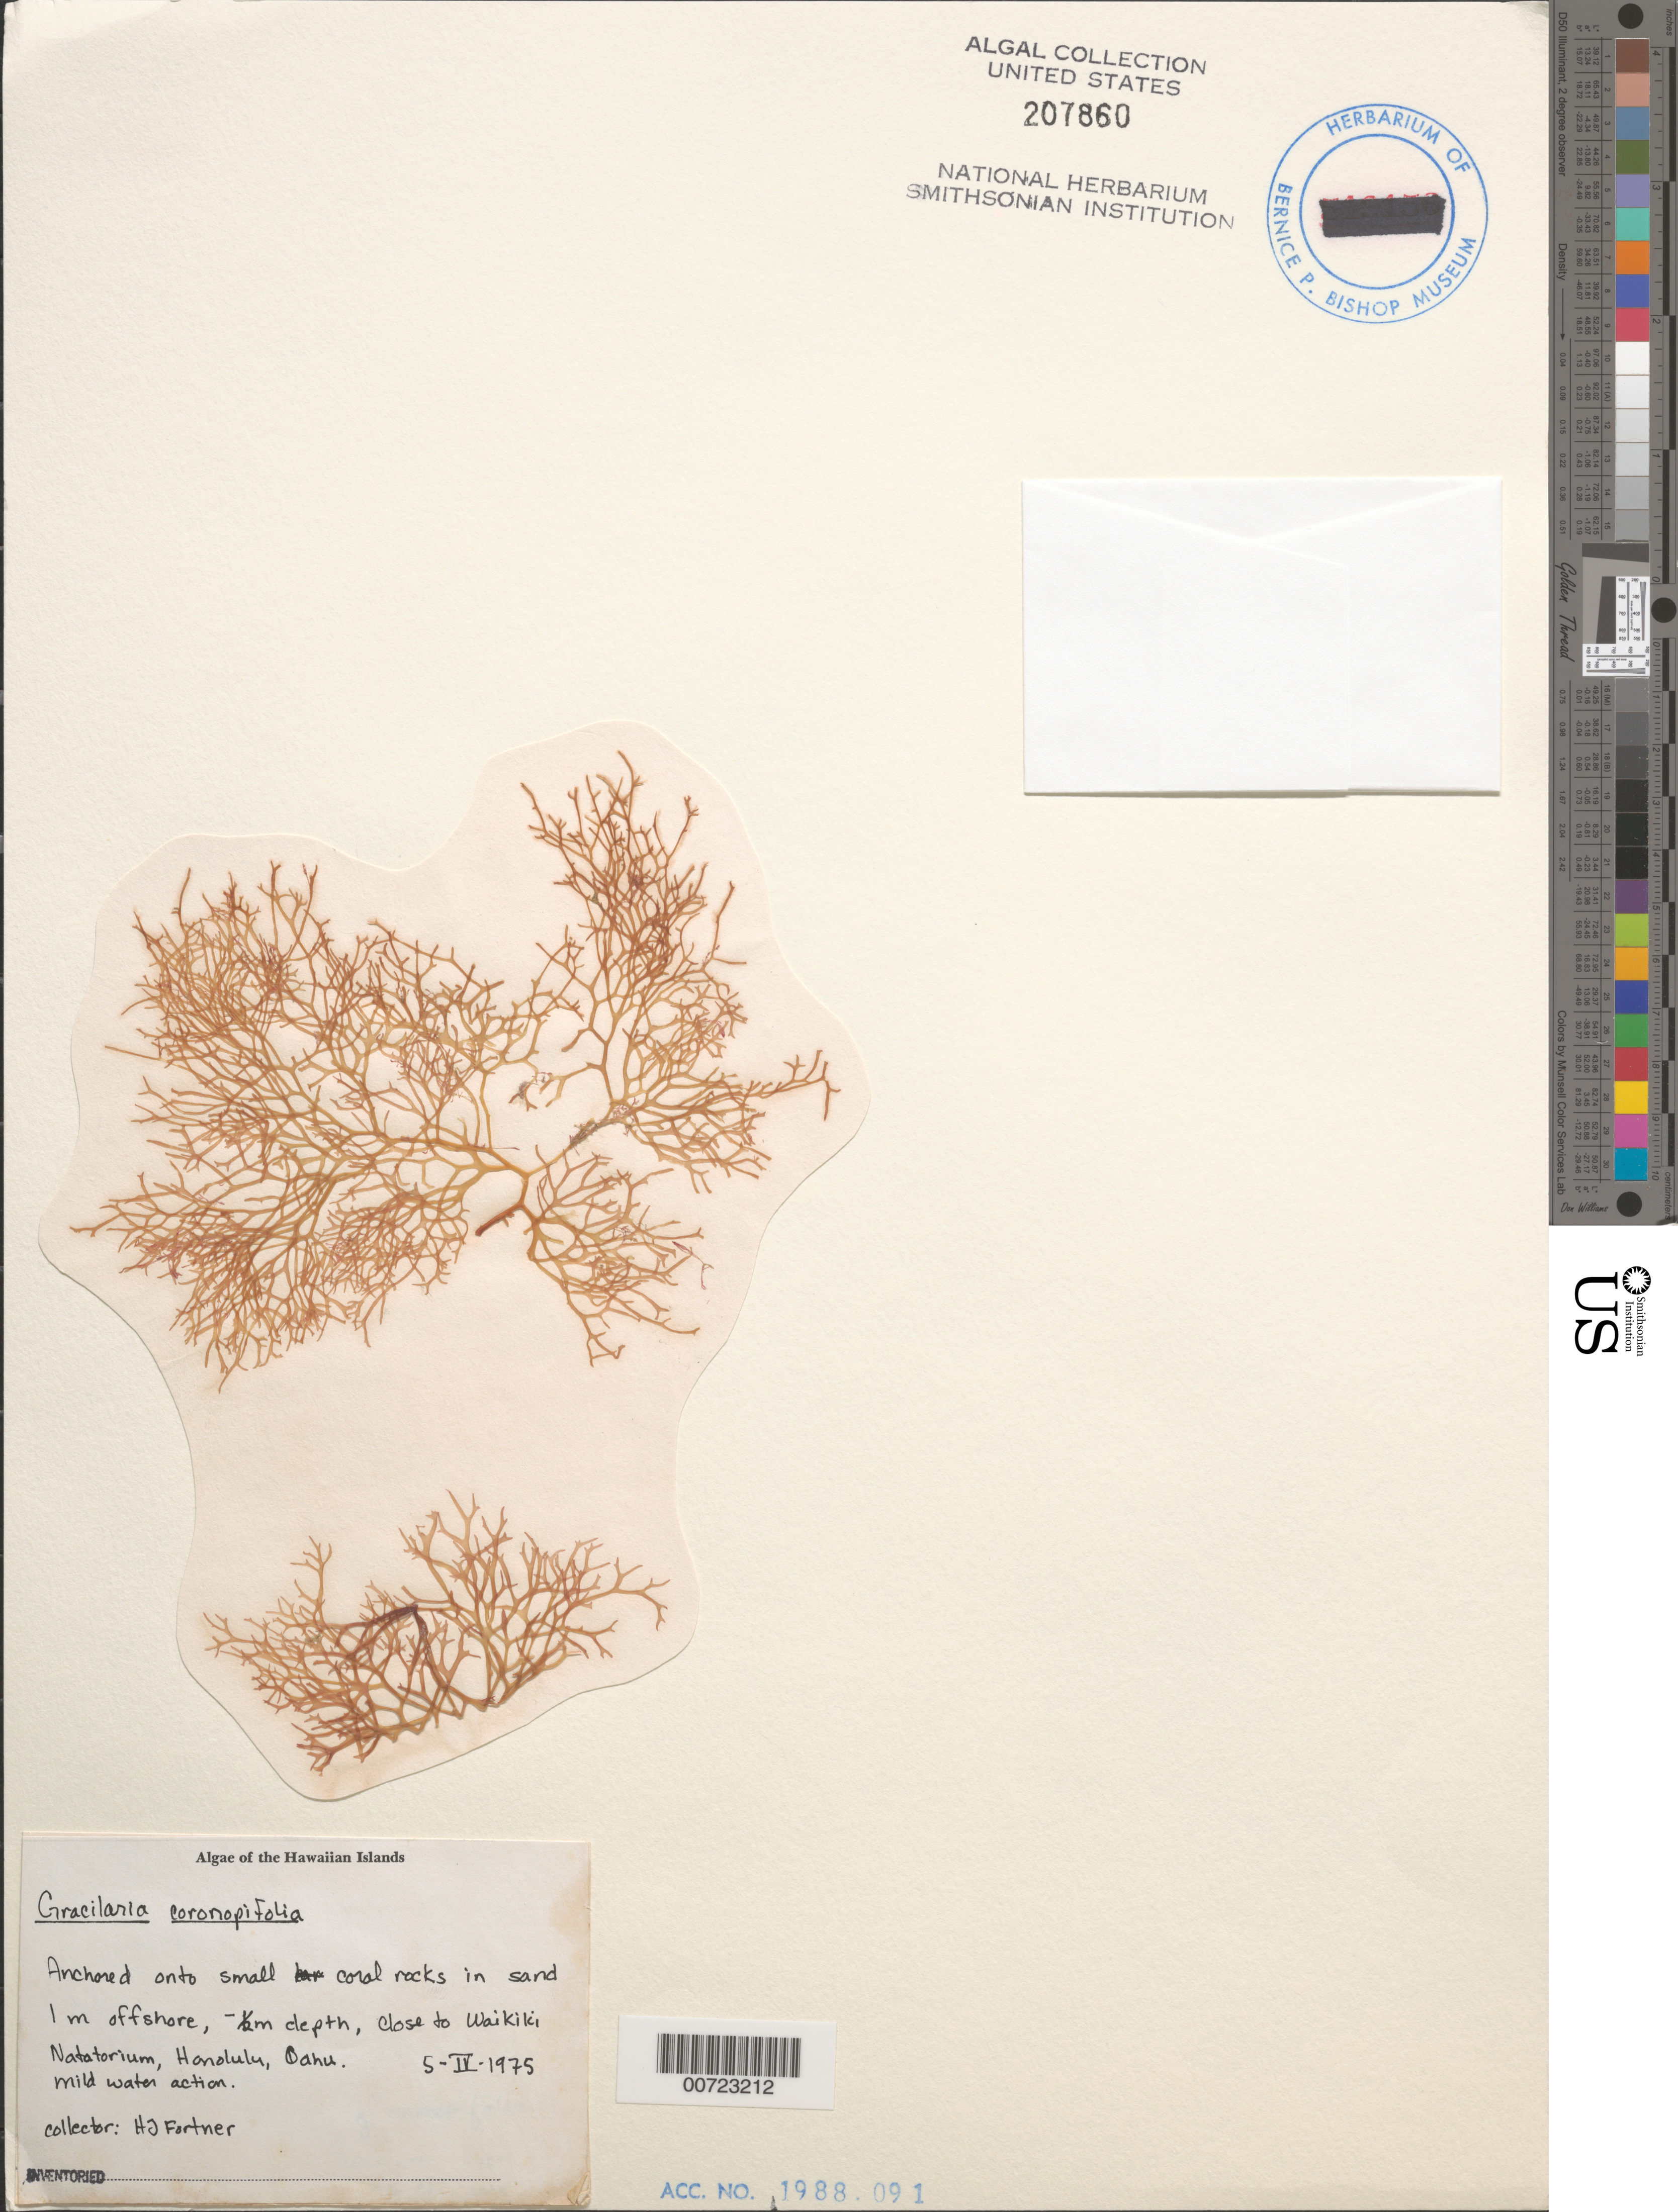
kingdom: Plantae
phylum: Rhodophyta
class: Florideophyceae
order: Gracilariales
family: Gracilariaceae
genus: Gracilaria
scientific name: Gracilaria coronopifolia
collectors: H. Fortner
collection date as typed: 05 Apr 1975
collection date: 1975-04-05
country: United States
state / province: Hawaii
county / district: Honolulu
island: Oahu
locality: Honolulu, Waikiki, near Natatorium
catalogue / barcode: US 207860